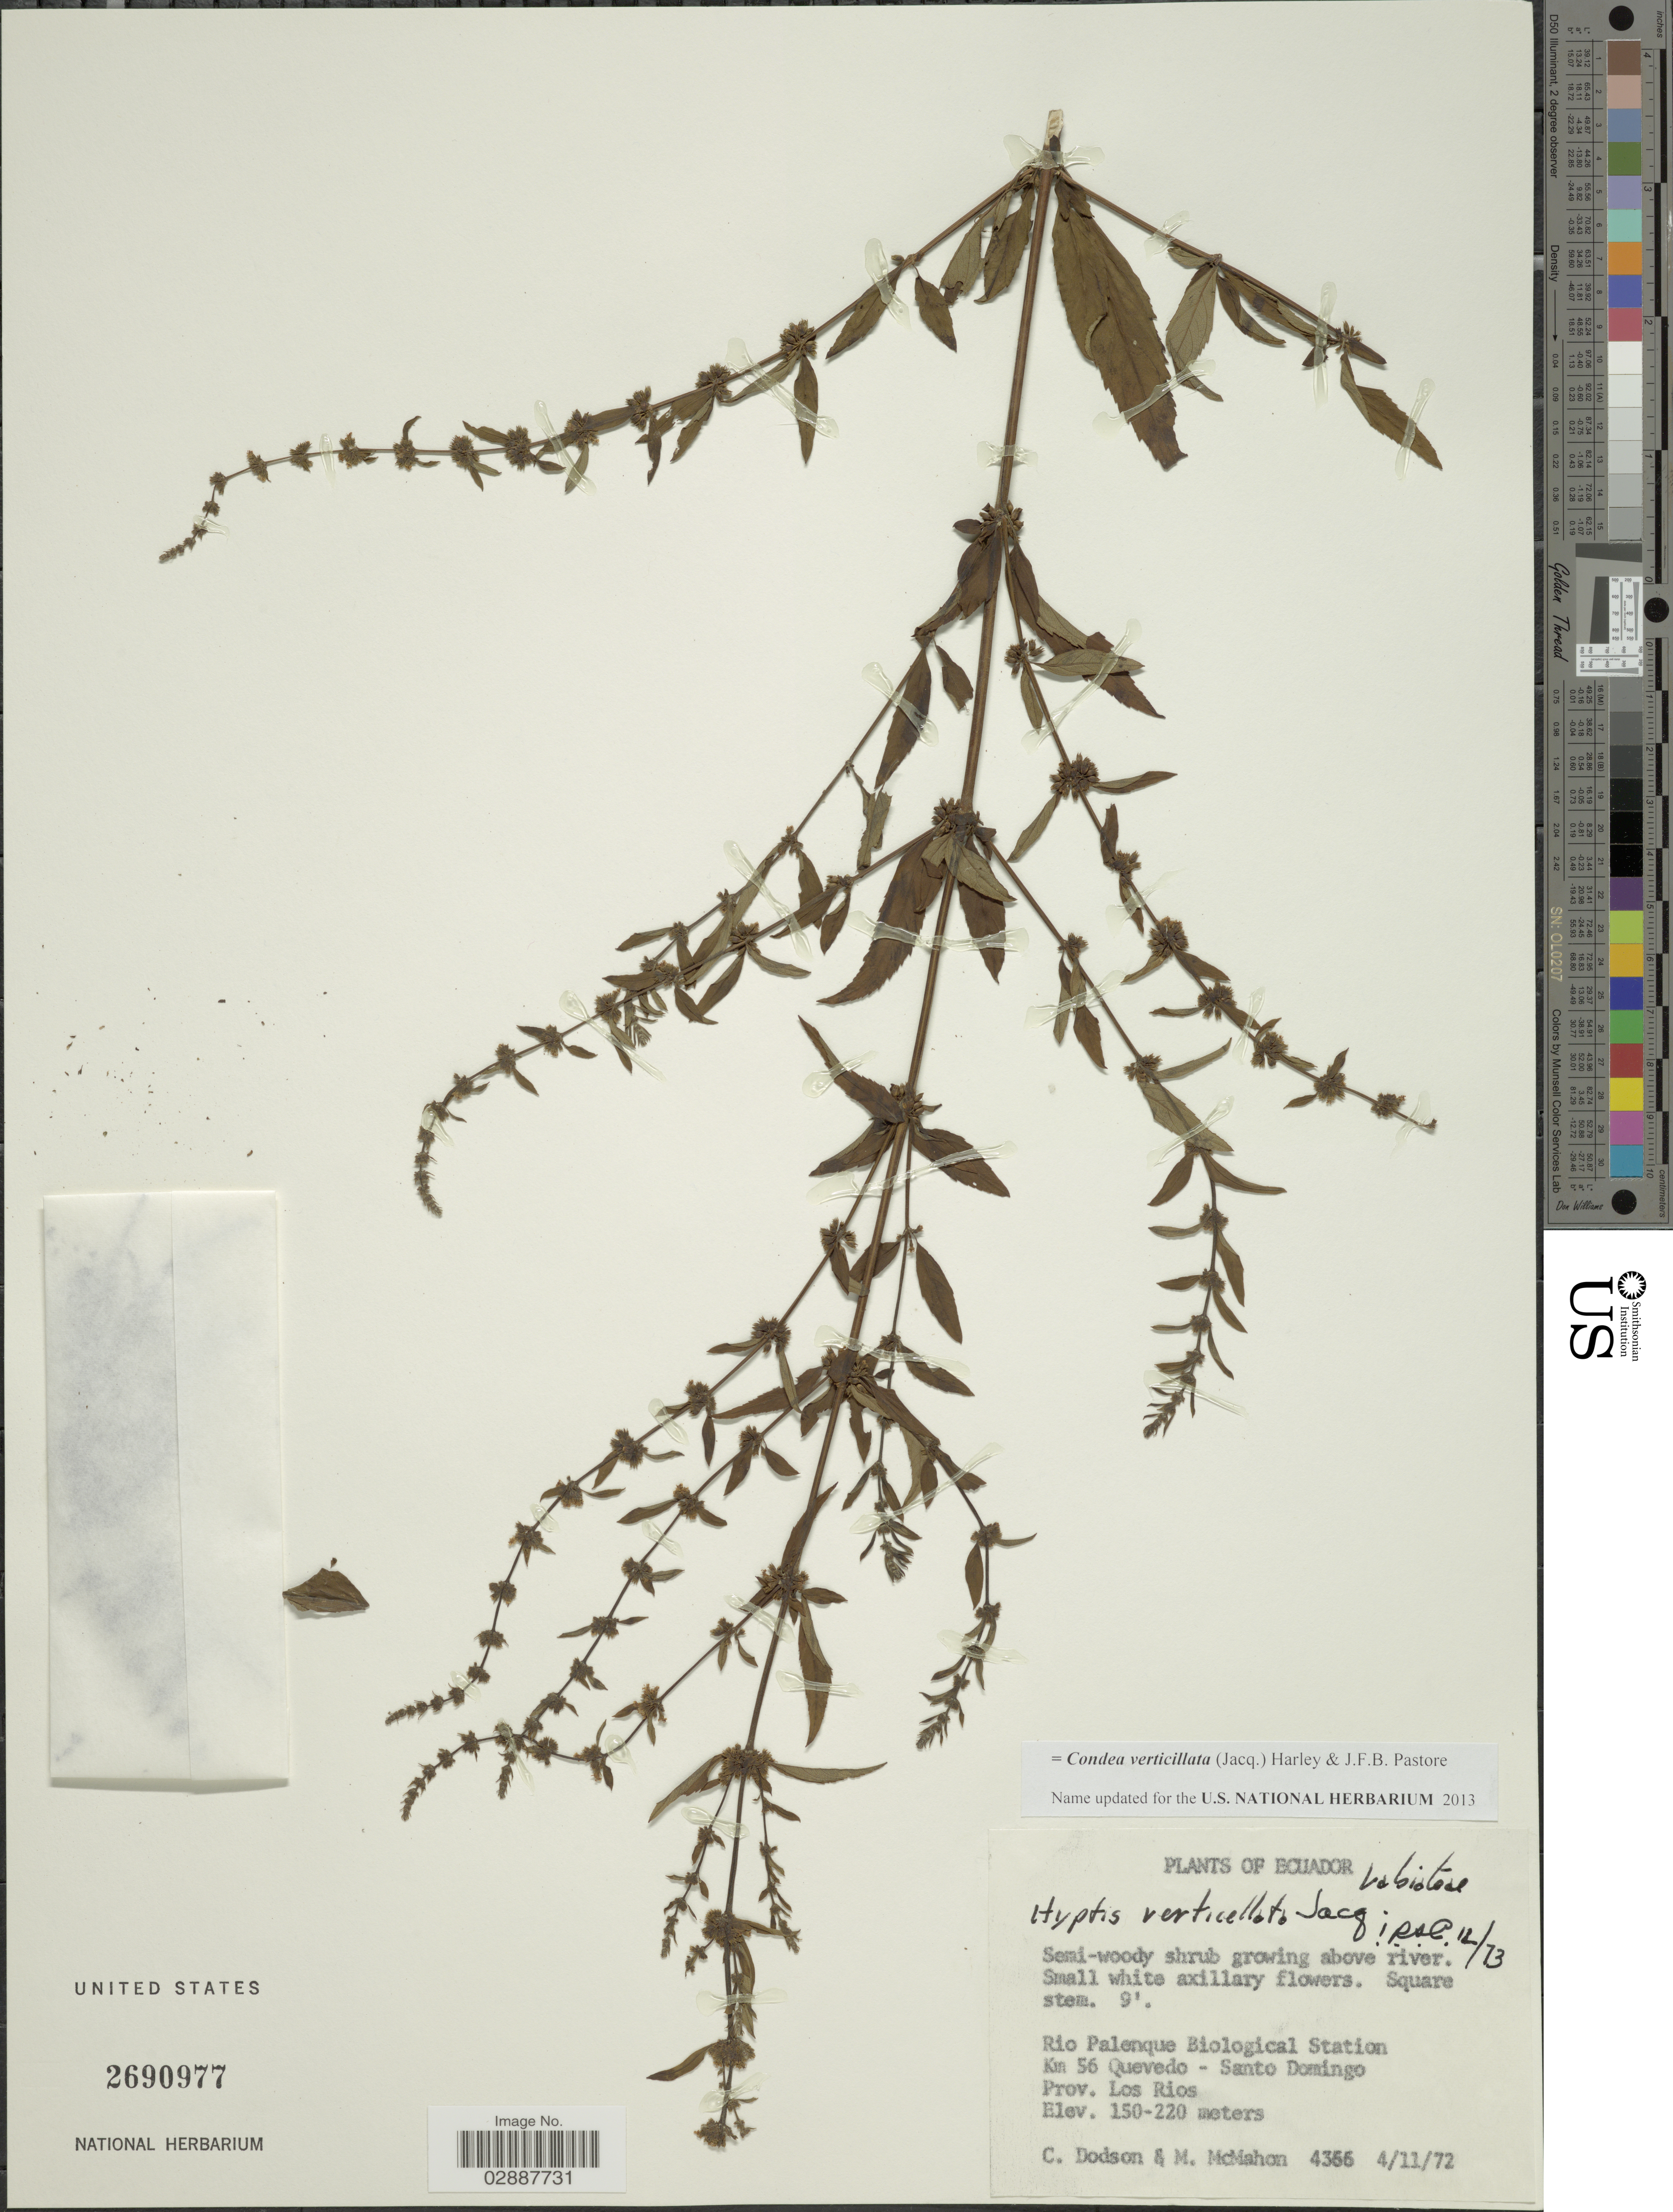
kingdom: Plantae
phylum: Tracheophyta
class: Magnoliopsida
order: Lamiales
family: Lamiaceae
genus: Condea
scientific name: Condea verticillata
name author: (Jacq.) Harley & J.F.B. Pastore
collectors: C. Dodson & M. McMahon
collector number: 4366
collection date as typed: Transcribed d/m/y: 4/11/72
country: Ecuador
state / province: Los Ríos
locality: Rio Palenque Biological Station Km 56 Quevedo - Santo Domingo.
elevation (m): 150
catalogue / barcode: US 2690977